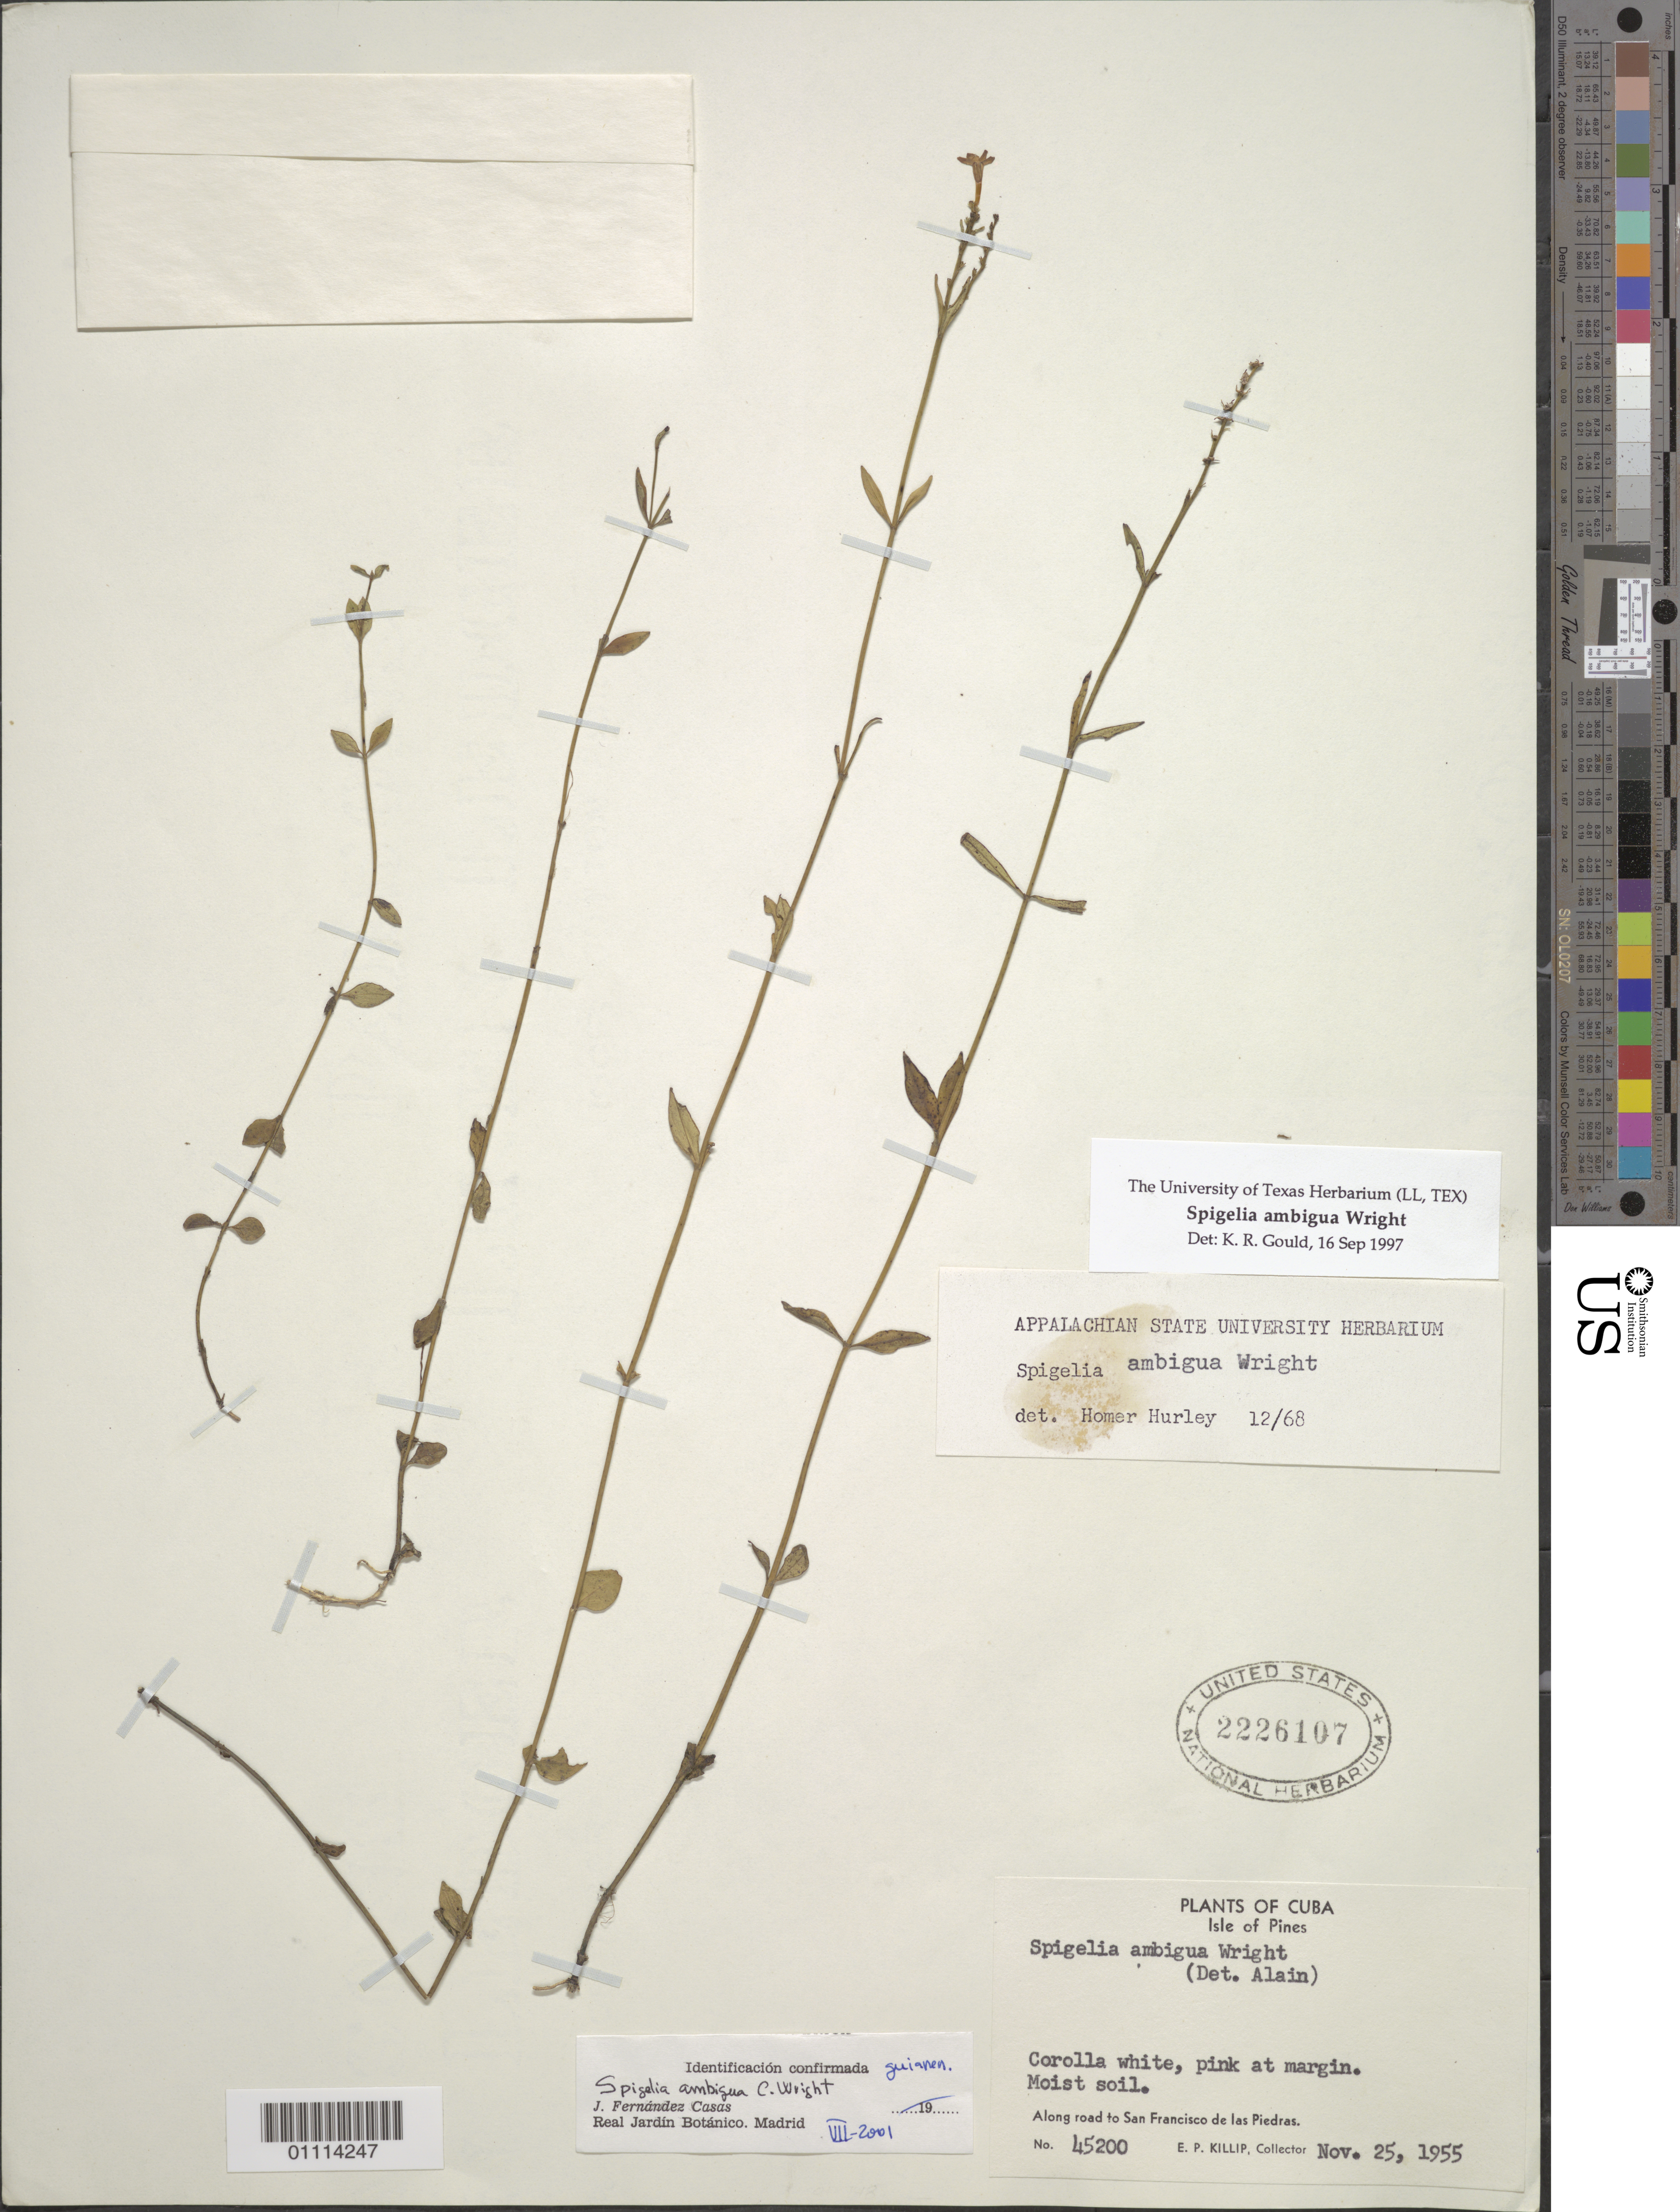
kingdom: Plantae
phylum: Tracheophyta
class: Magnoliopsida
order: Gentianales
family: Loganiaceae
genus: Spigelia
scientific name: Spigelia ambigua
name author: C. Wright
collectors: E. P. Killip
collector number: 45200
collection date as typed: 25 Nov 1955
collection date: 1955-11-25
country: Cuba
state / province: Isla de La Juventud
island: Isla de la Juventud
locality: Isle of Pines, Along road to San Francisco de las Piedras Moist Soil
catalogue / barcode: US 2226107